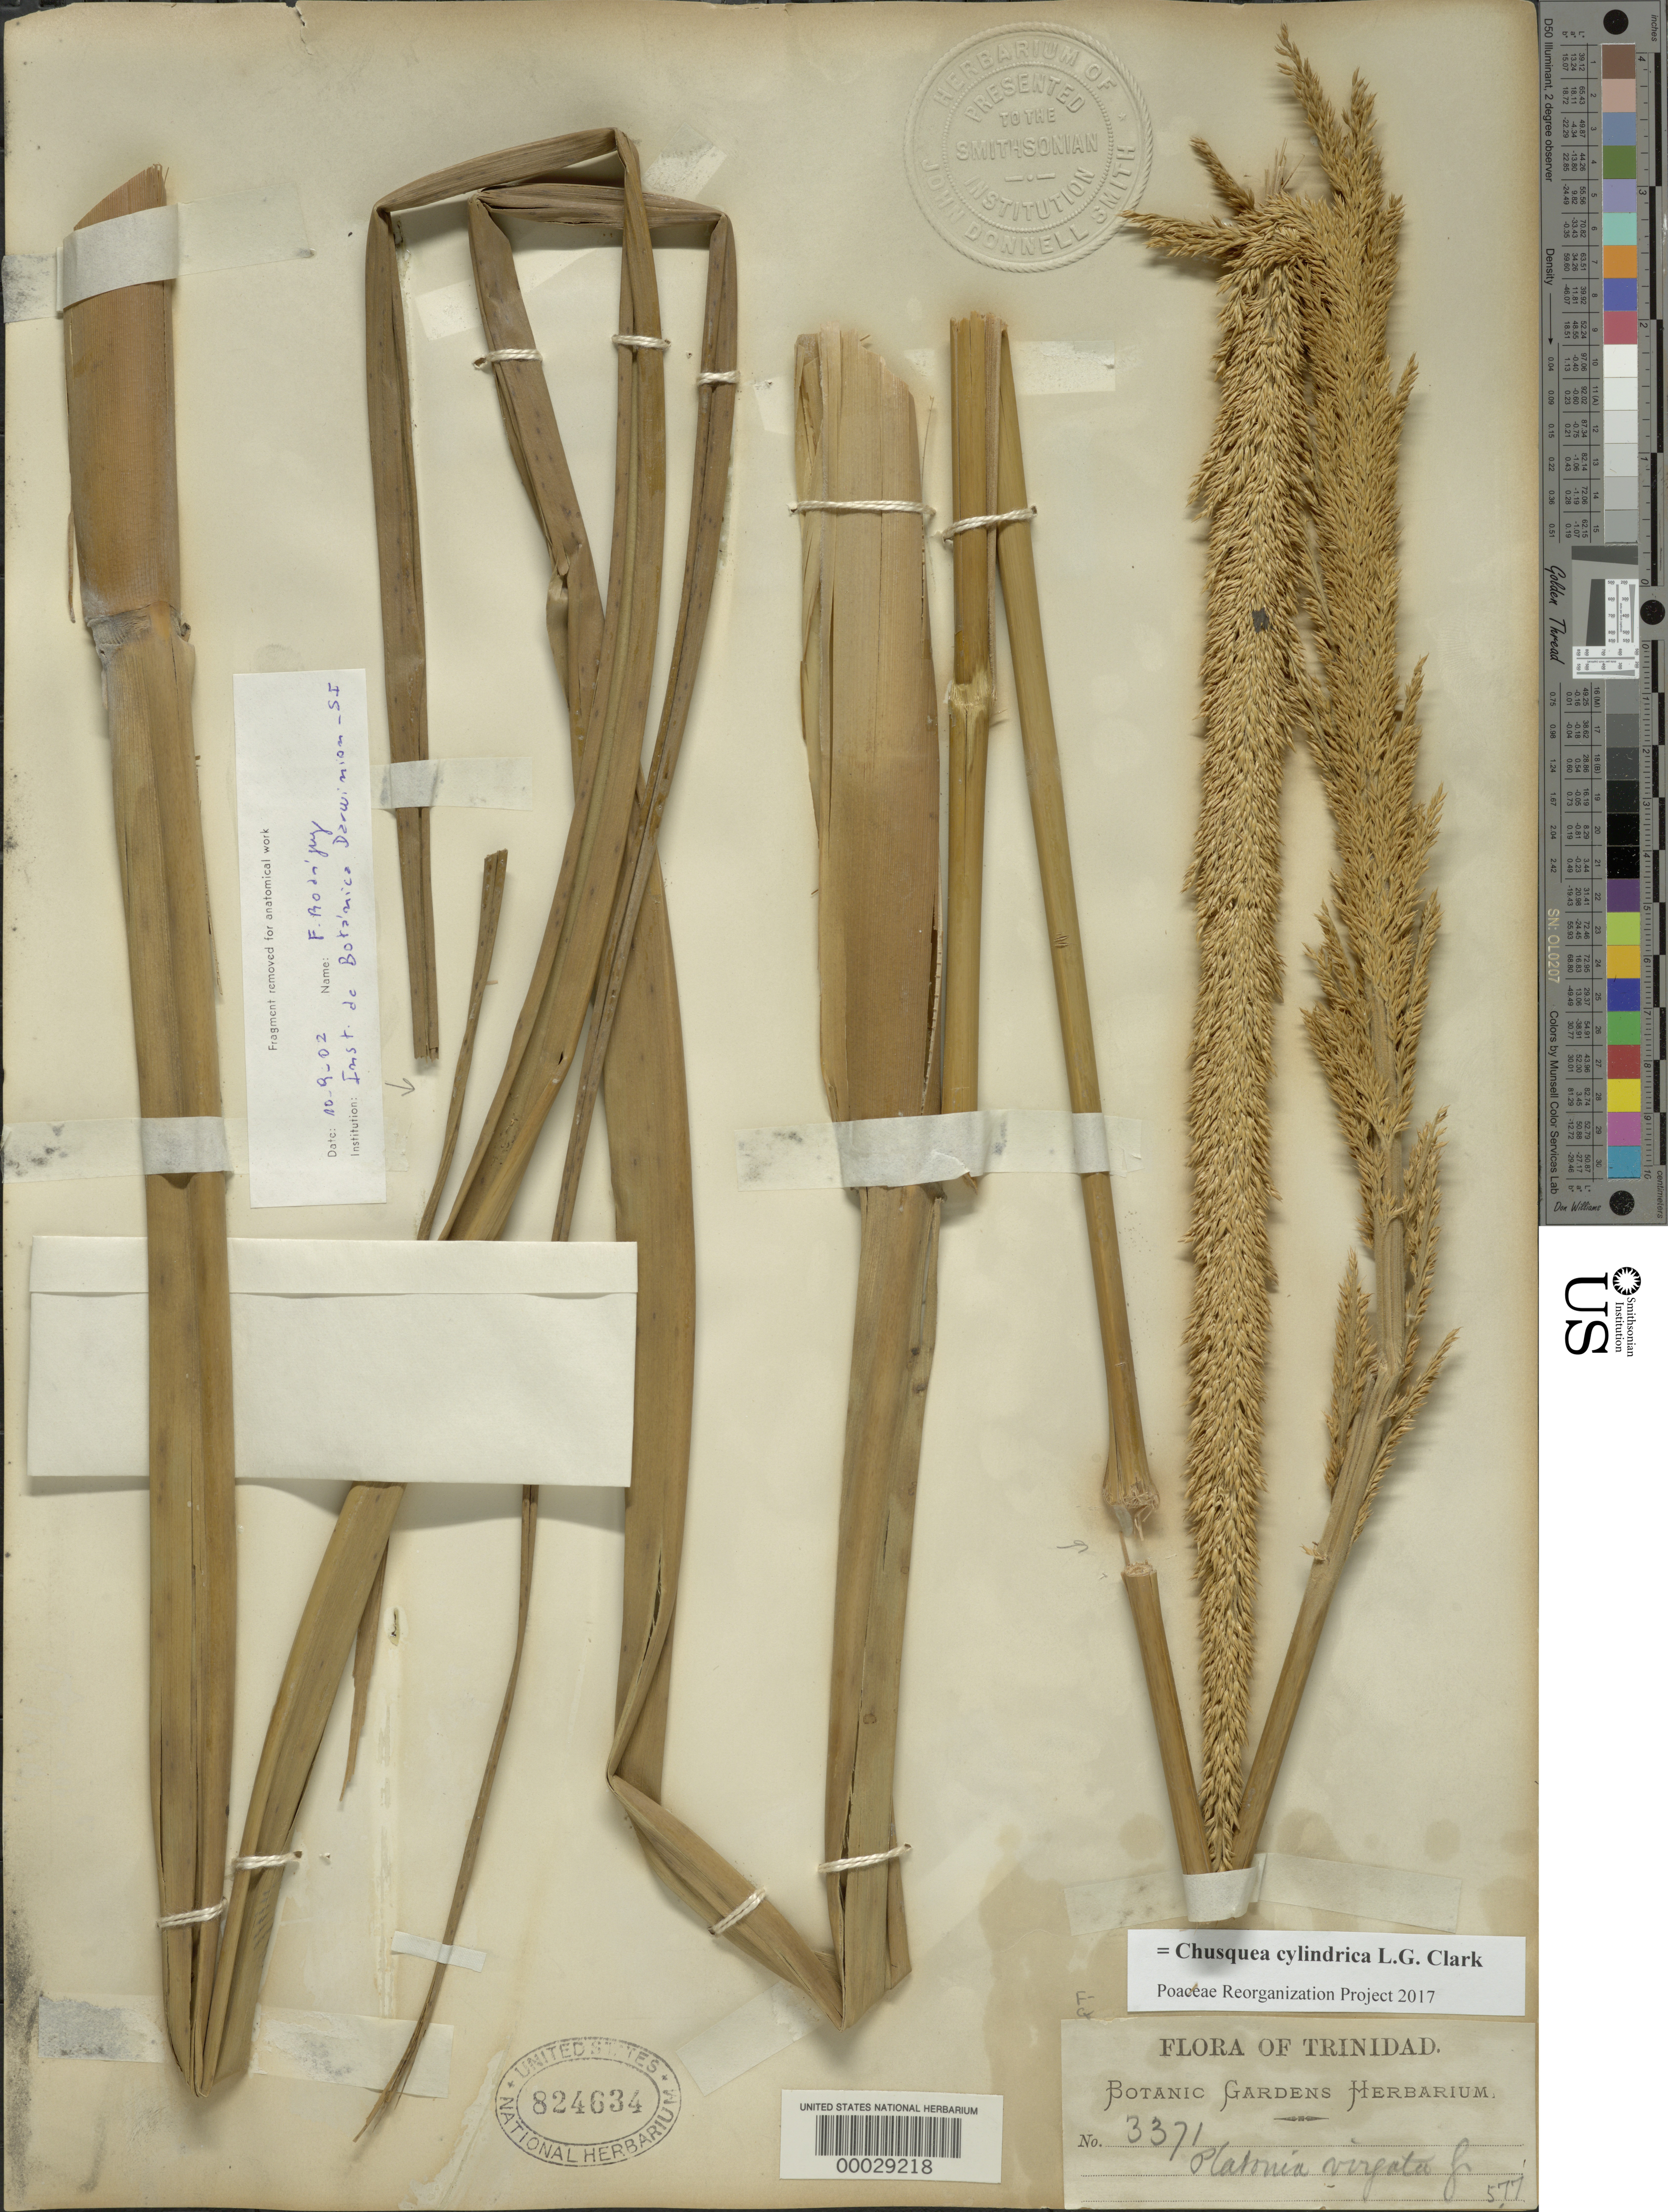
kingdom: Plantae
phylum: Tracheophyta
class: Liliopsida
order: Poales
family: Poaceae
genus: Chusquea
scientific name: Chusquea cylindrica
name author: L.G. Clark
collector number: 3371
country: Trinidad and Tobago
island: Trinidad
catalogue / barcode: US 824634